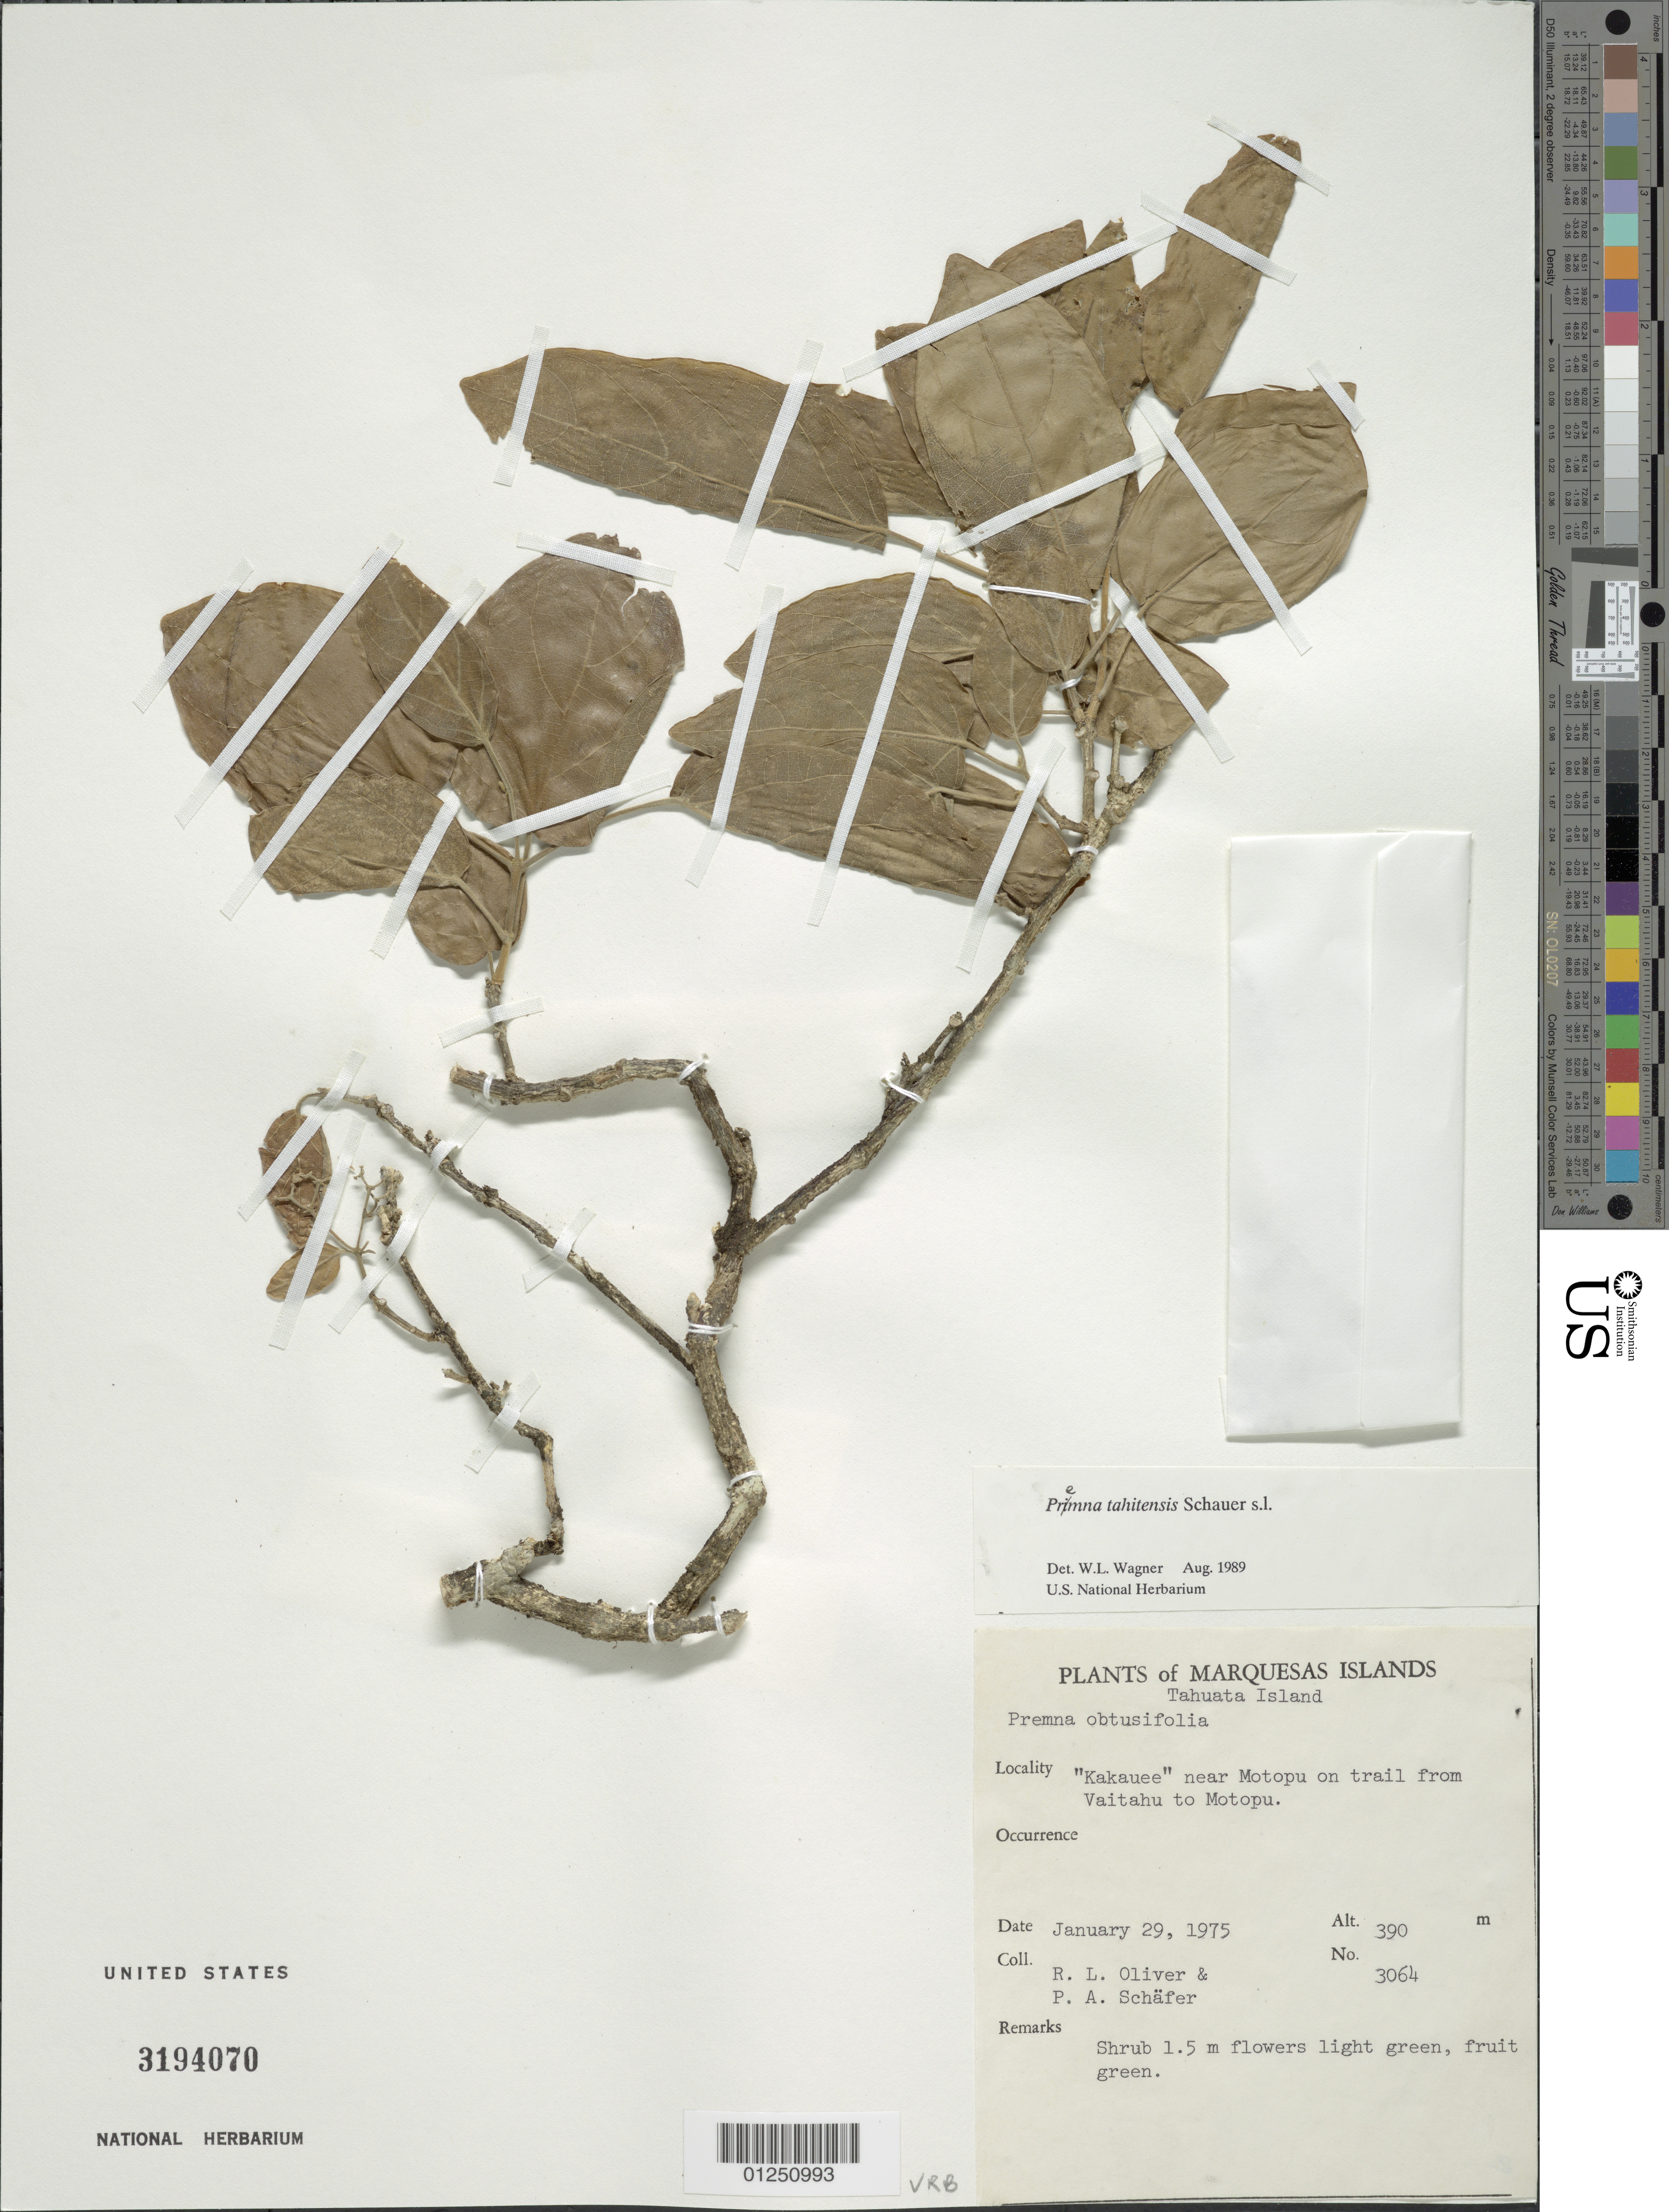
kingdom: Plantae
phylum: Tracheophyta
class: Magnoliopsida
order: Lamiales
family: Lamiaceae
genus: Premna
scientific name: Premna serratifolia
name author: L.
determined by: Wagner, W. L., (BOT), Smithsonian Institution - National Museum of Natural History (UNITED STATES)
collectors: R. L. Oliver & P. A. Schäfer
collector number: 3064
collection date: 1975-01-29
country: French Polynesia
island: Tahuata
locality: "Kakauee" near Motopu on trail from Vaitahu to Motopu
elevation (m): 390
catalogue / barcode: US 3194070